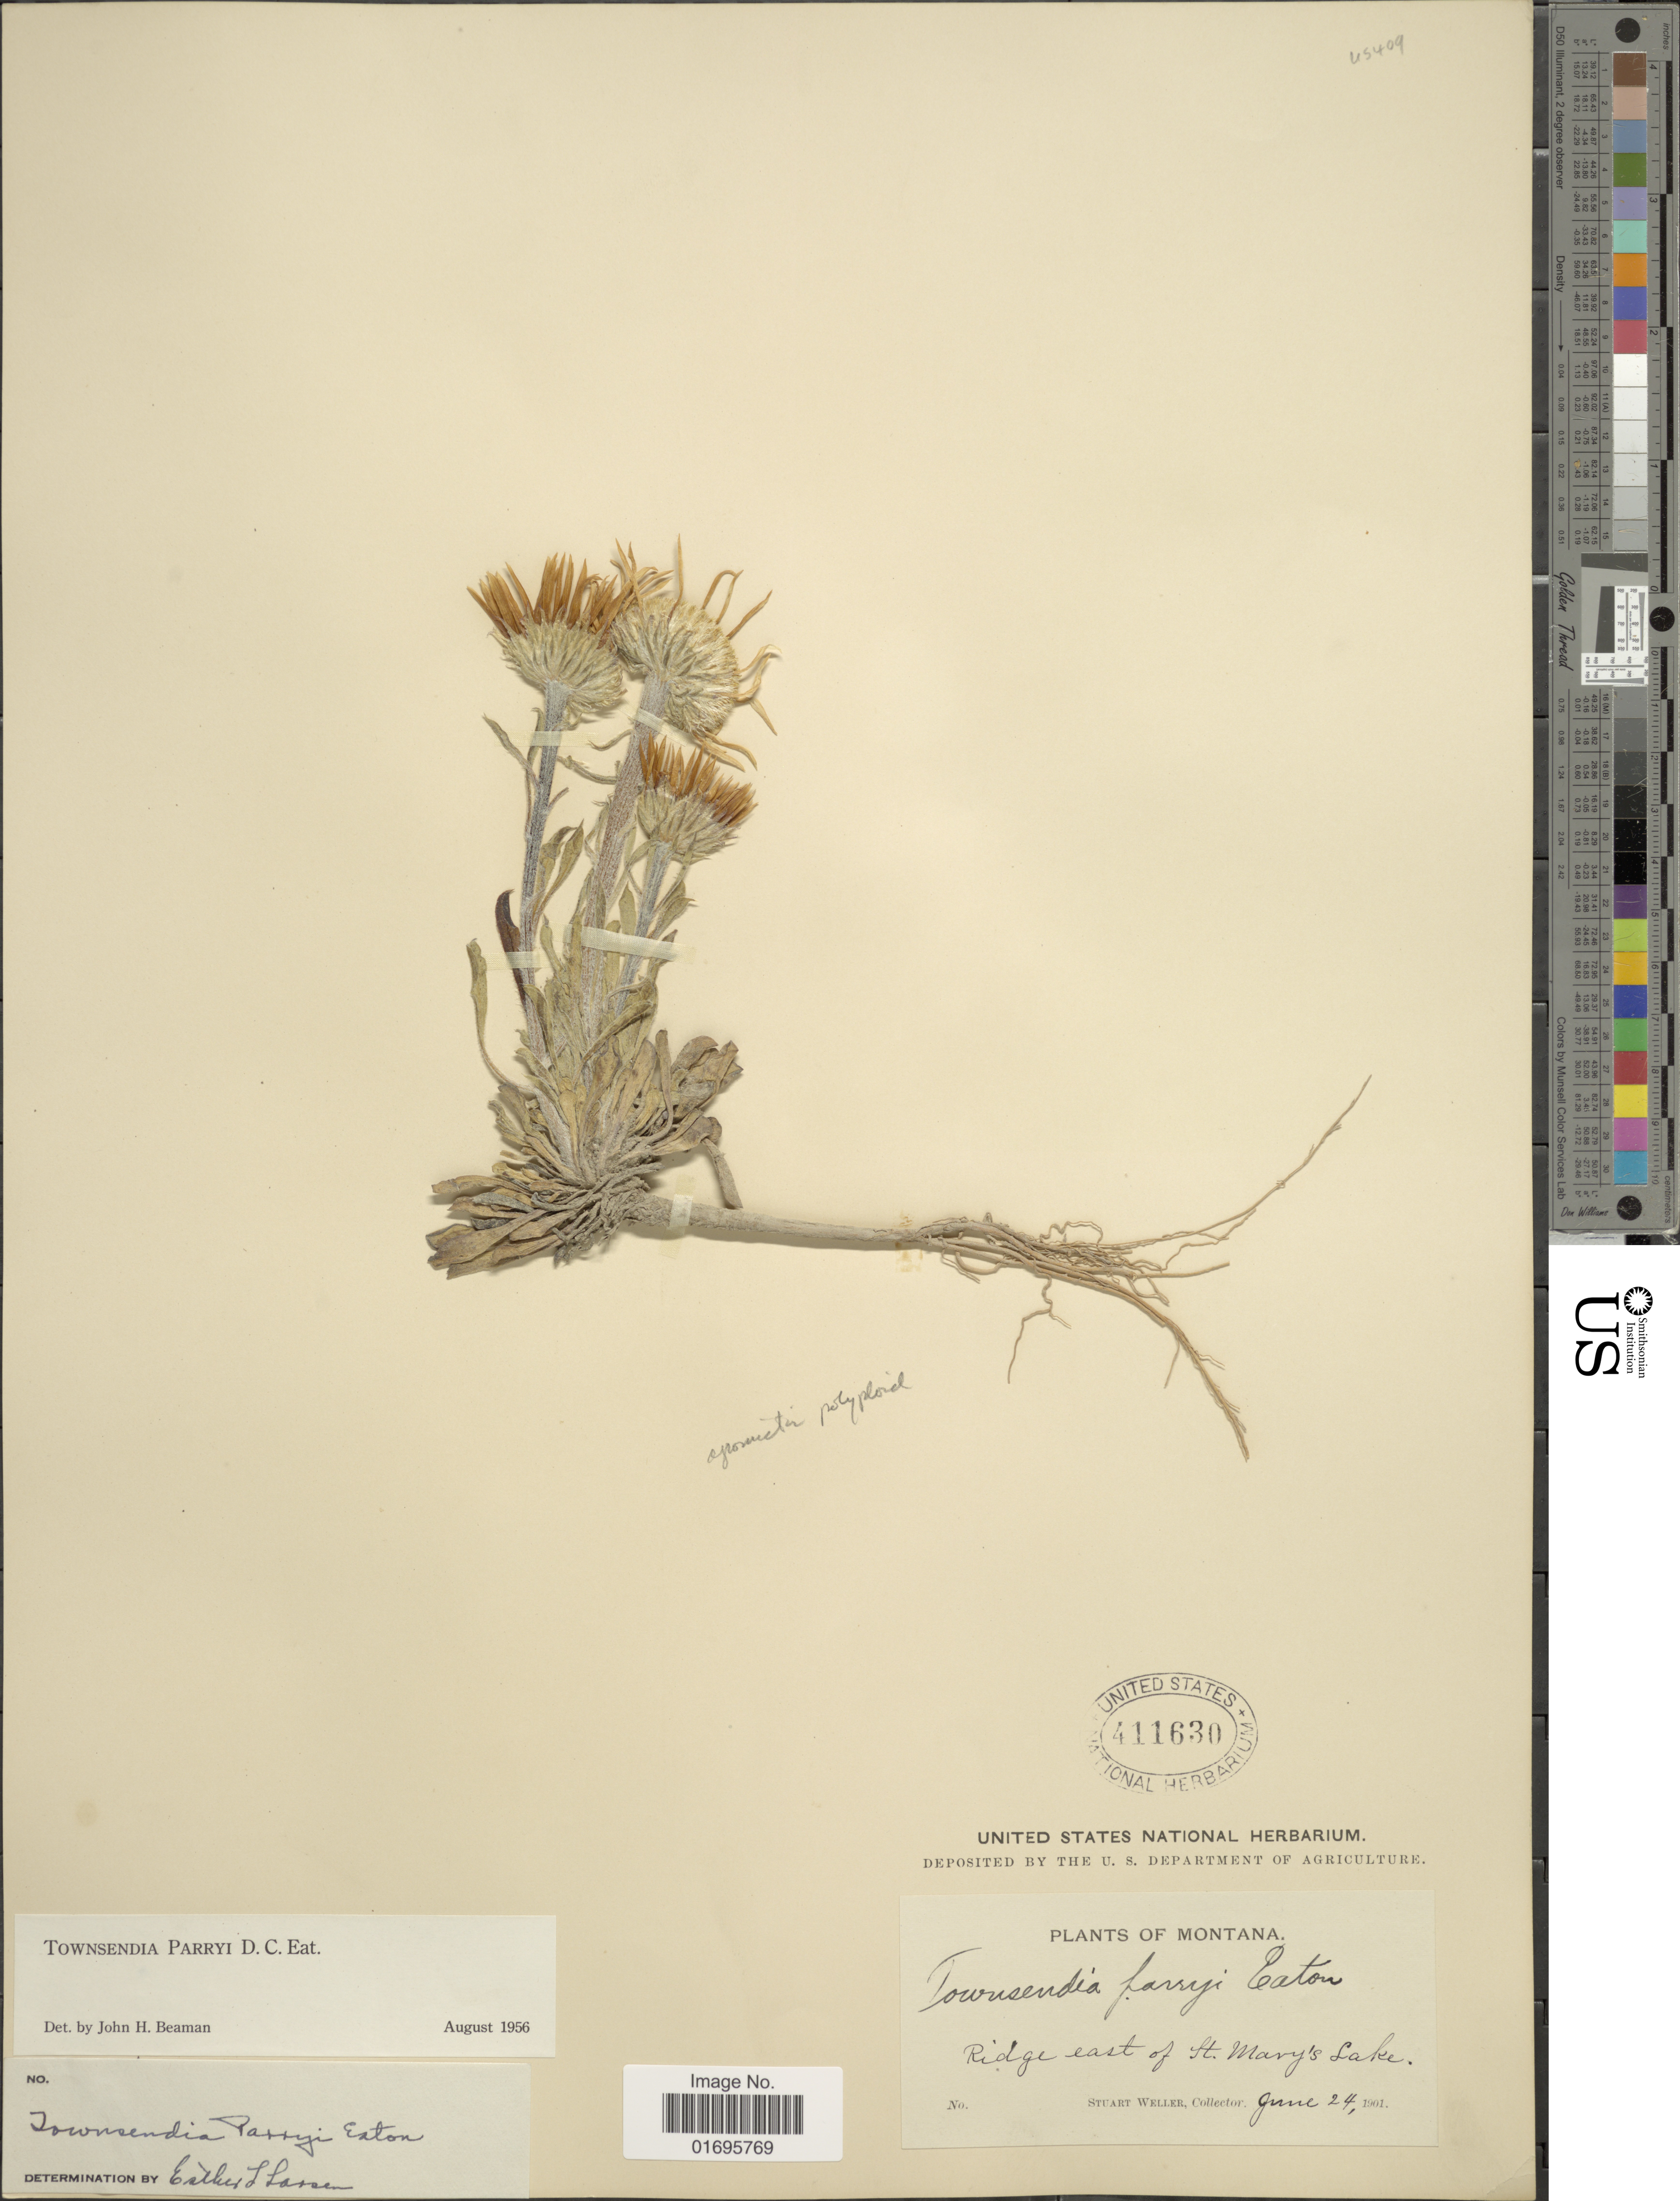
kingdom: Plantae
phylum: Tracheophyta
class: Magnoliopsida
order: Asterales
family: Asteraceae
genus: Townsendia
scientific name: Townsendia parryi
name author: D.C. Eaton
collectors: S. Weller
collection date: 1901-06-24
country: United States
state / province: Montana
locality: Ridge east of St. Mary's Lake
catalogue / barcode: US 411630